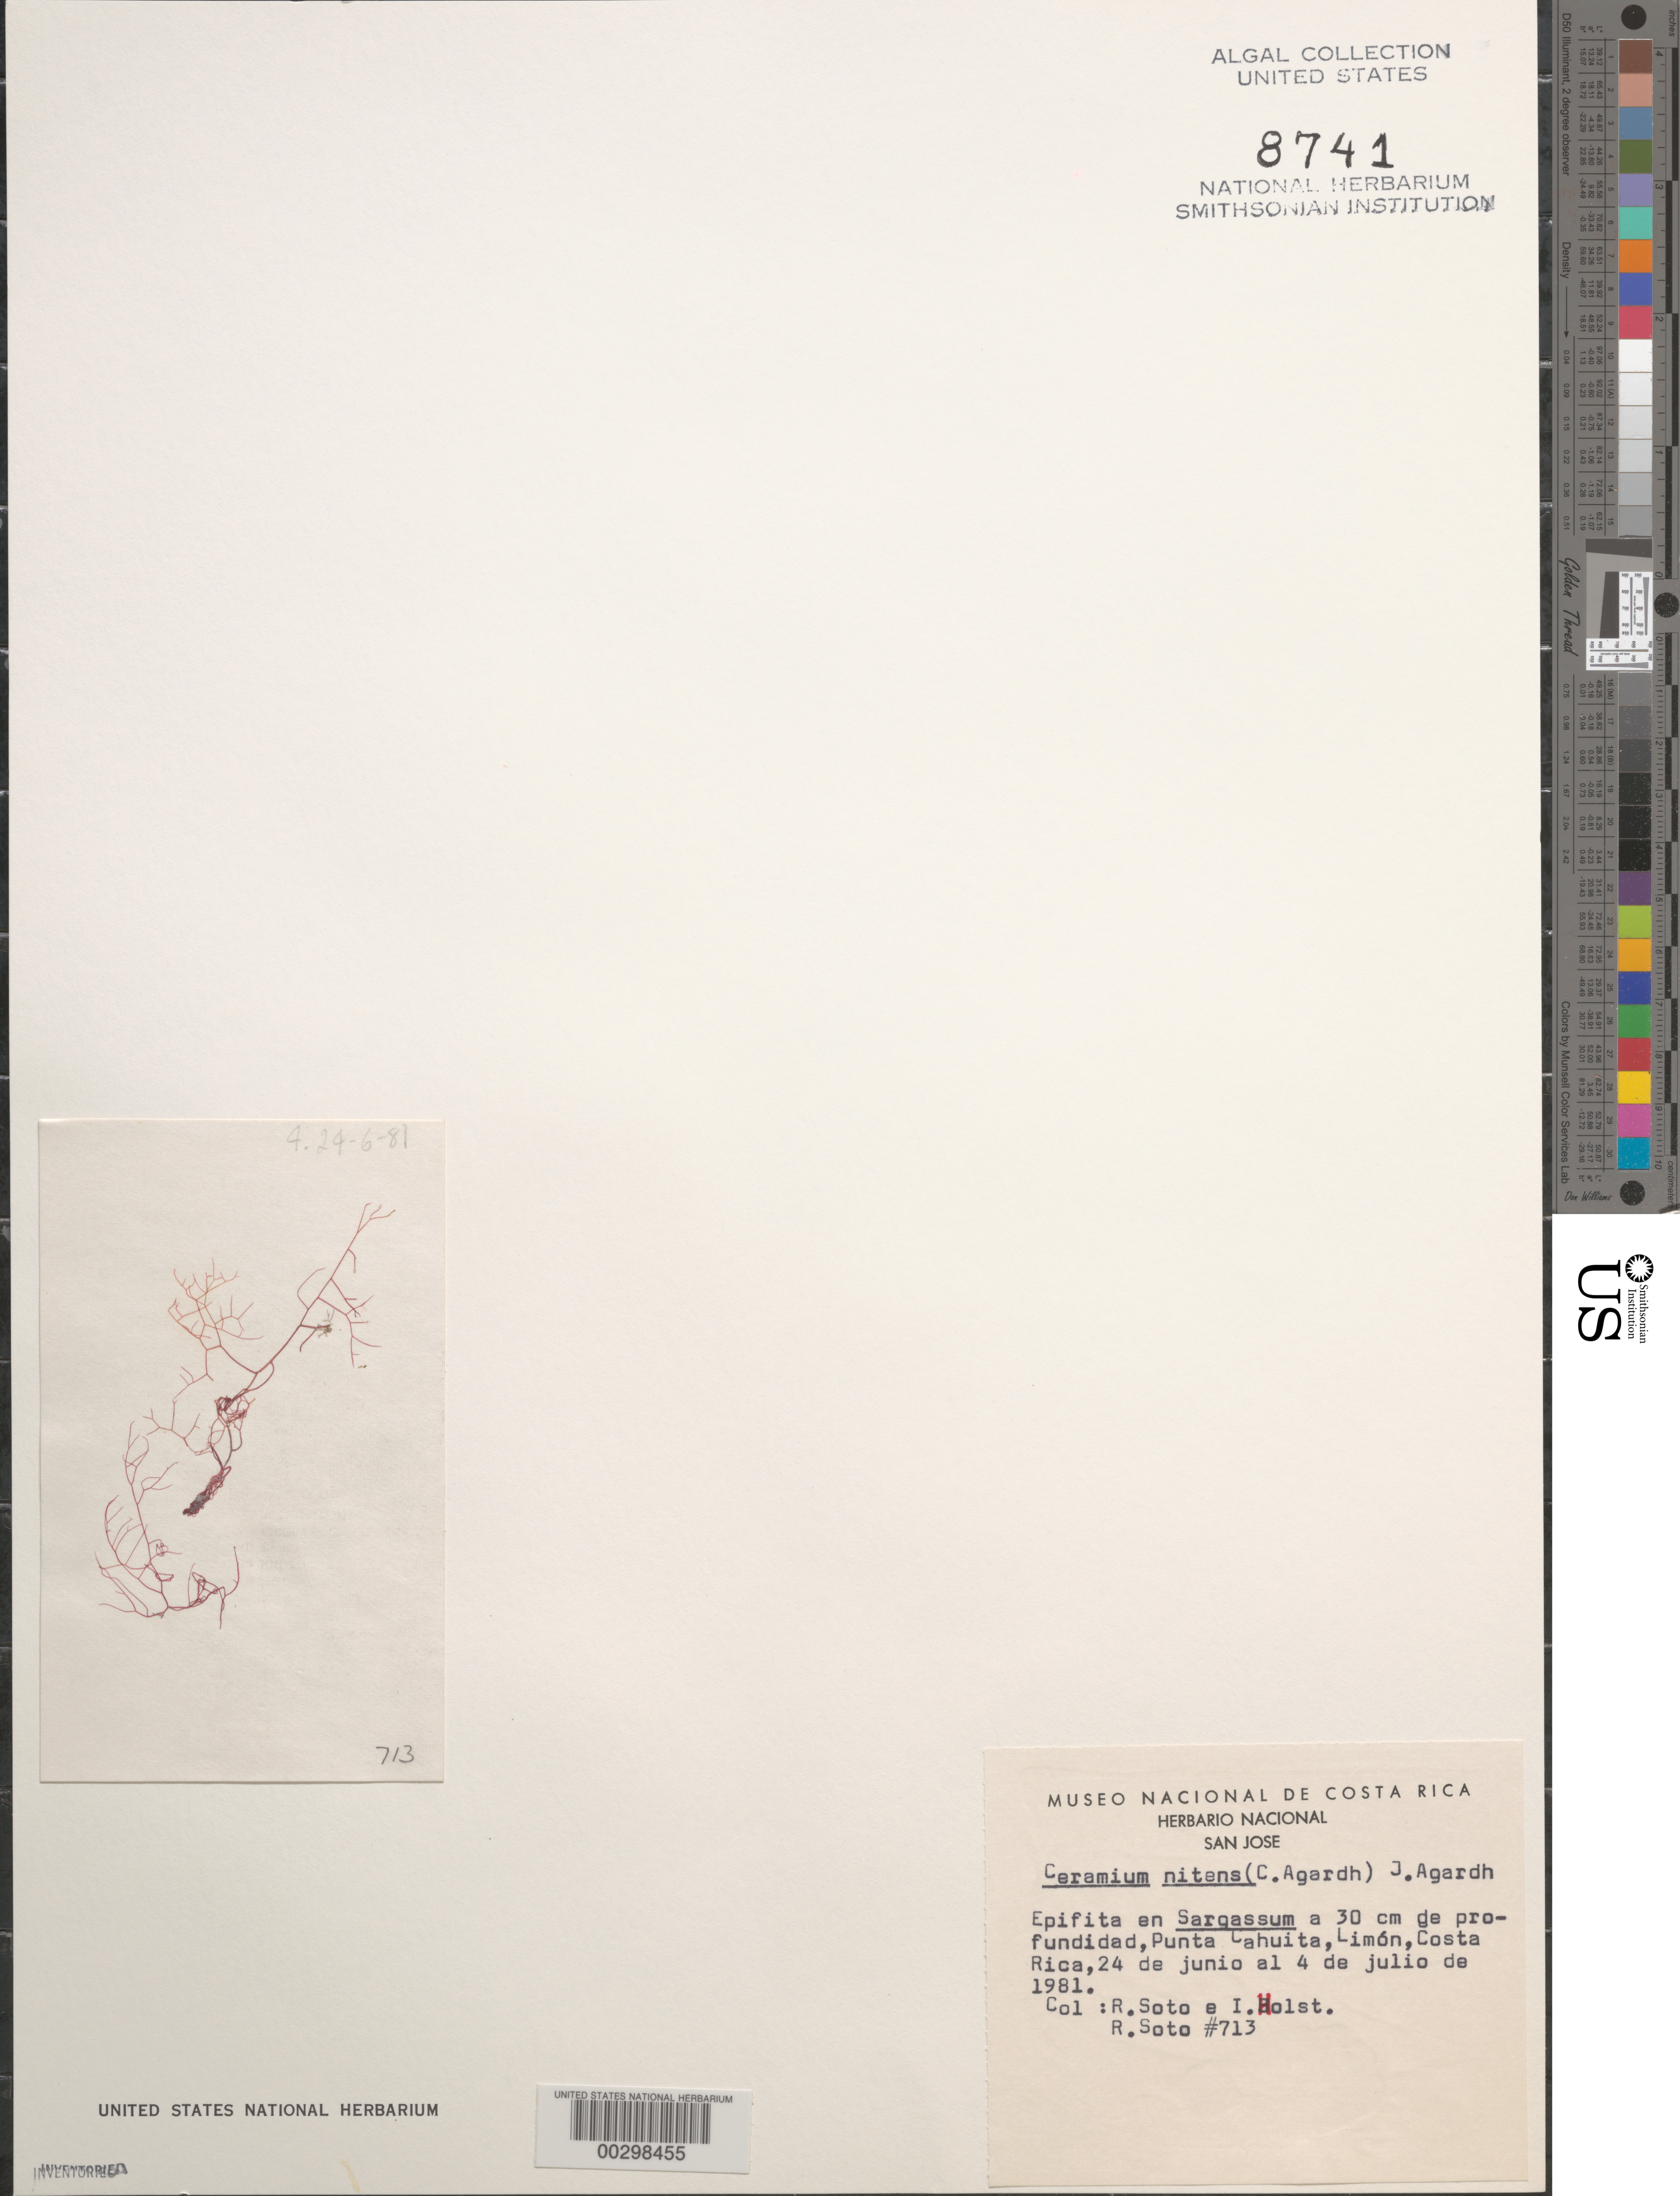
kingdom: Plantae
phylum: Rhodophyta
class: Florideophyceae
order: Ceramiales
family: Ceramiaceae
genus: Ceramium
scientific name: Ceramium nitens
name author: (C. Agardh) J. Agardh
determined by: Soto, R.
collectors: R. Soto & I. Holst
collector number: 713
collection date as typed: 24 Jun 1981 TO 04 Jul 1981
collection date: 1981-06-24/1981-07-04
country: Costa Rica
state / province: Limón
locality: Punta cahuita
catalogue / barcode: US 8741